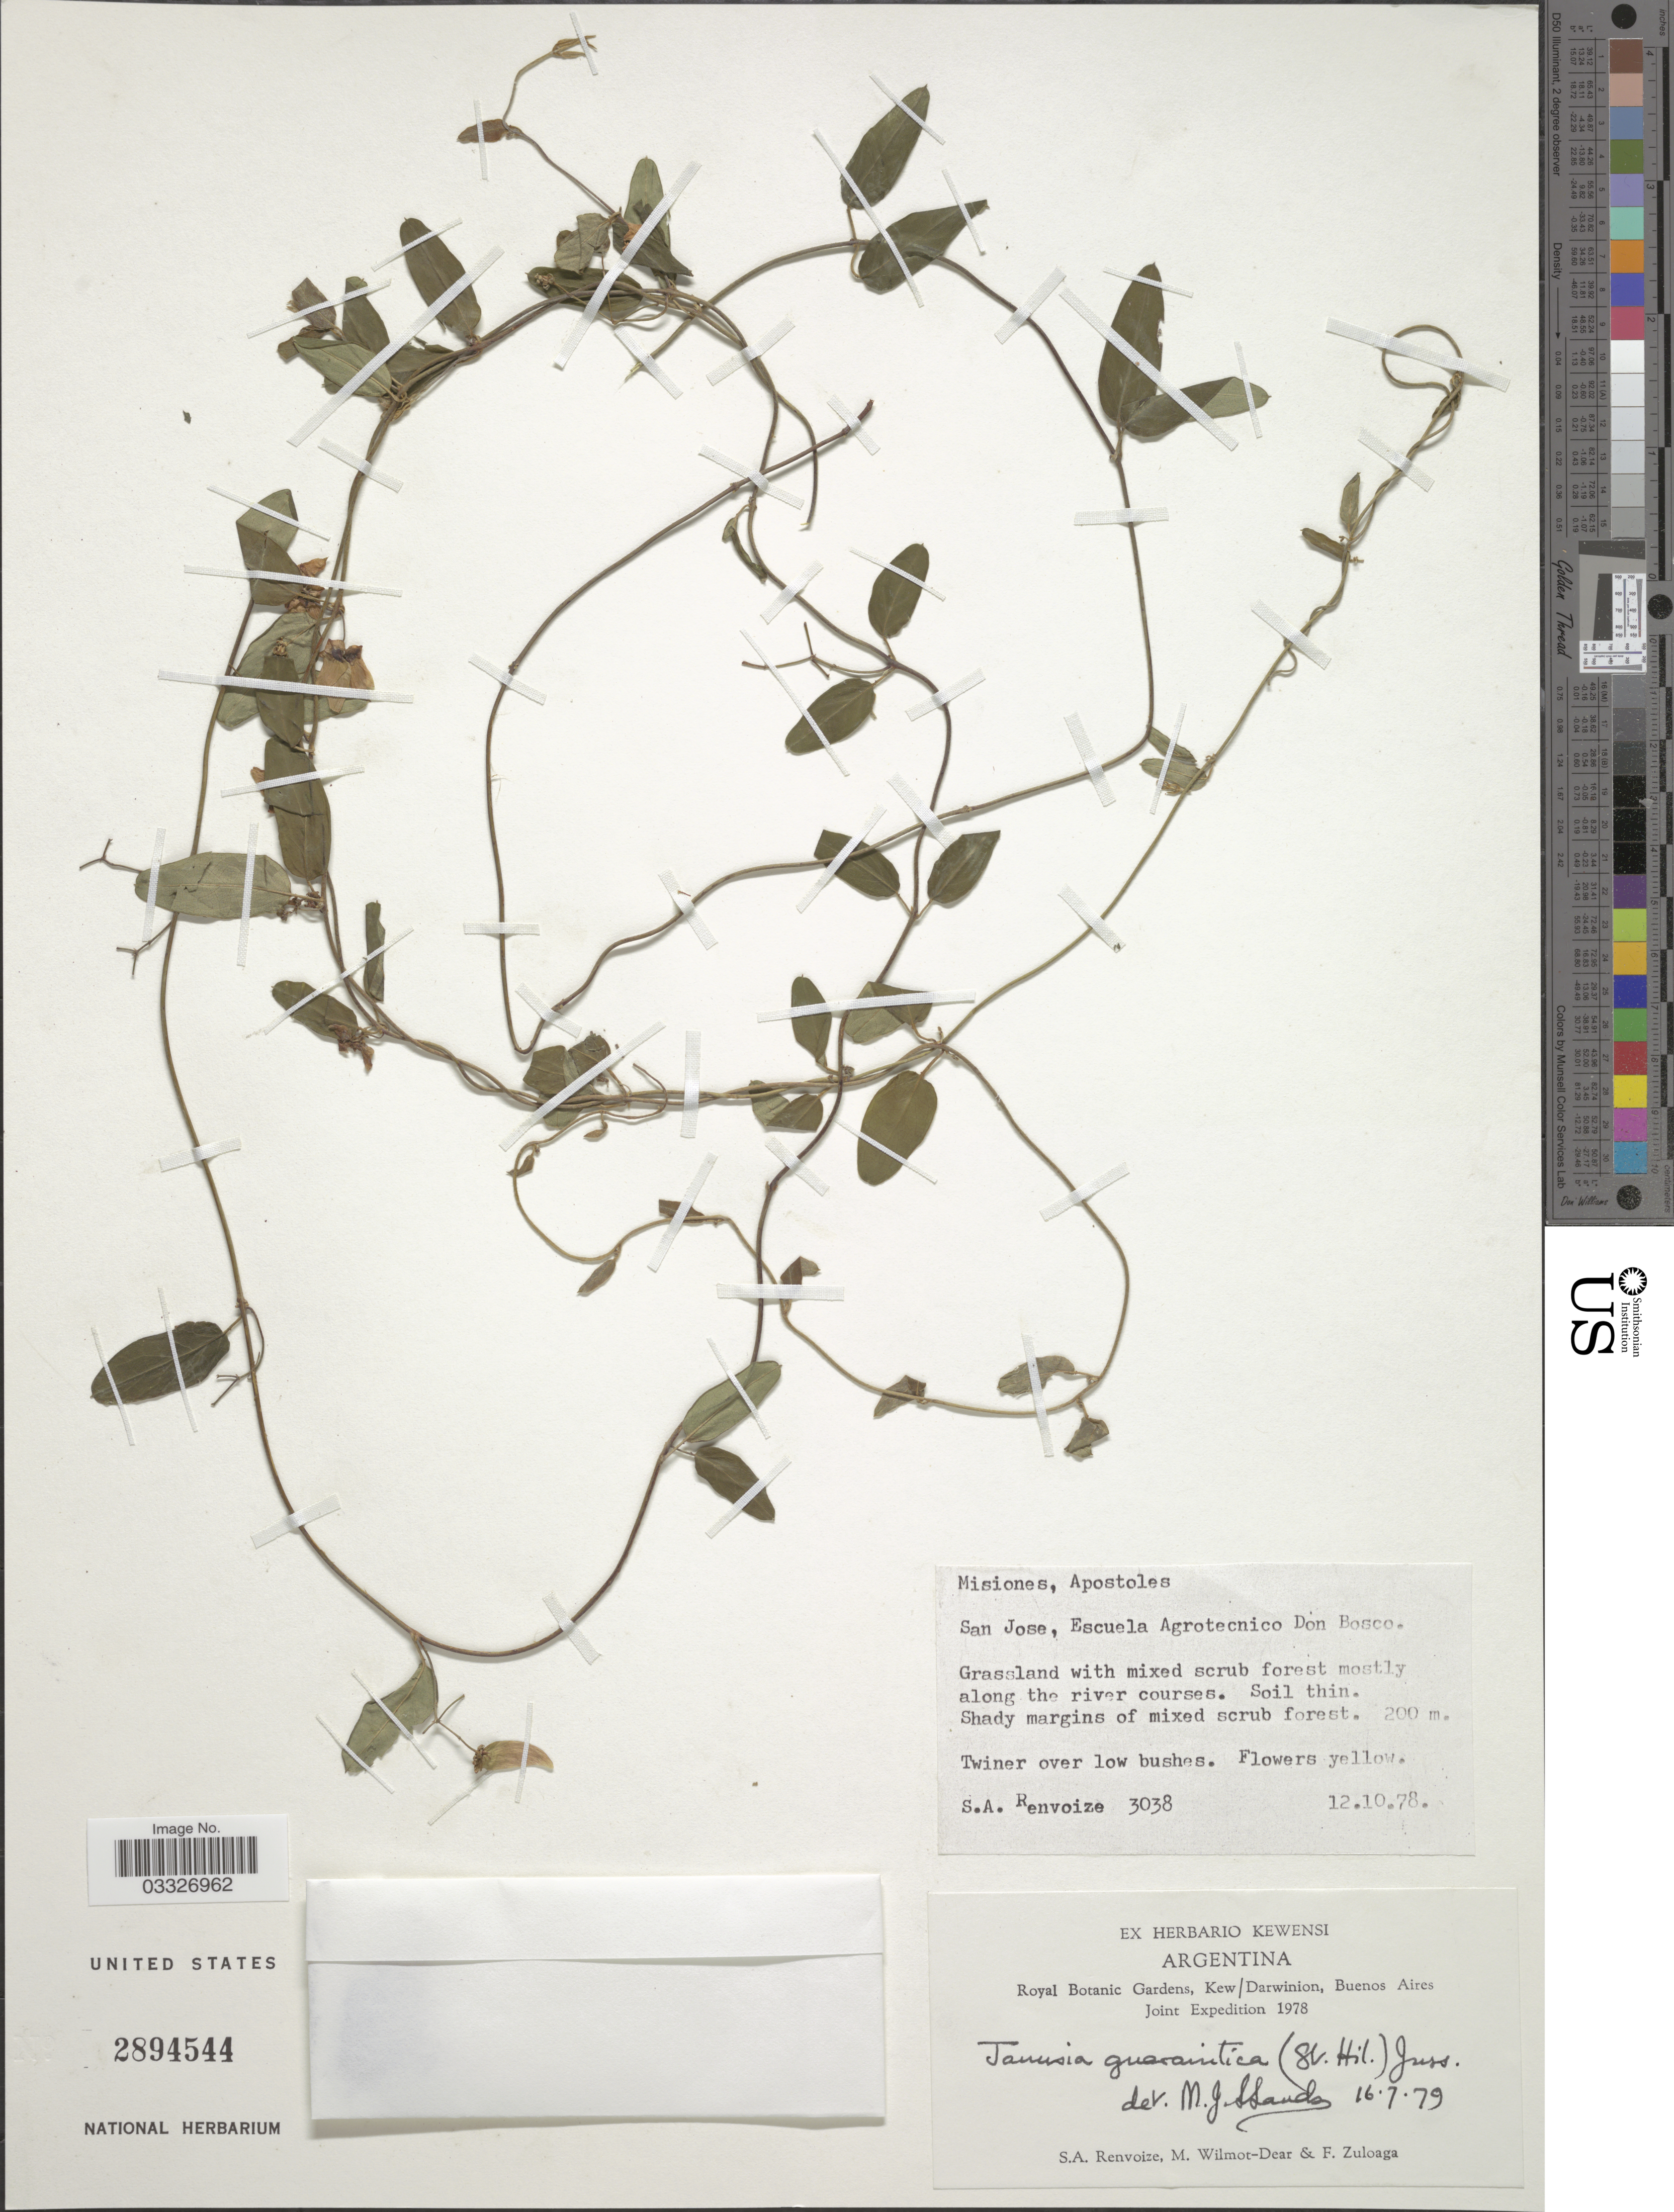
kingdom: Plantae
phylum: Tracheophyta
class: Magnoliopsida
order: Malpighiales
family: Malpighiaceae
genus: Janusia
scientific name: Janusia guaranitica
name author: (A. St.-Hil.) A. Juss.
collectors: S. A. Renvoize, M. Wilmot-Dear & F. Zuloaga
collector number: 3038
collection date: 1978-10-12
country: Argentina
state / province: Misiones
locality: San Jose, Escuela Agrotecnico Don Bosco.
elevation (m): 200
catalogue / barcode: US 2894544